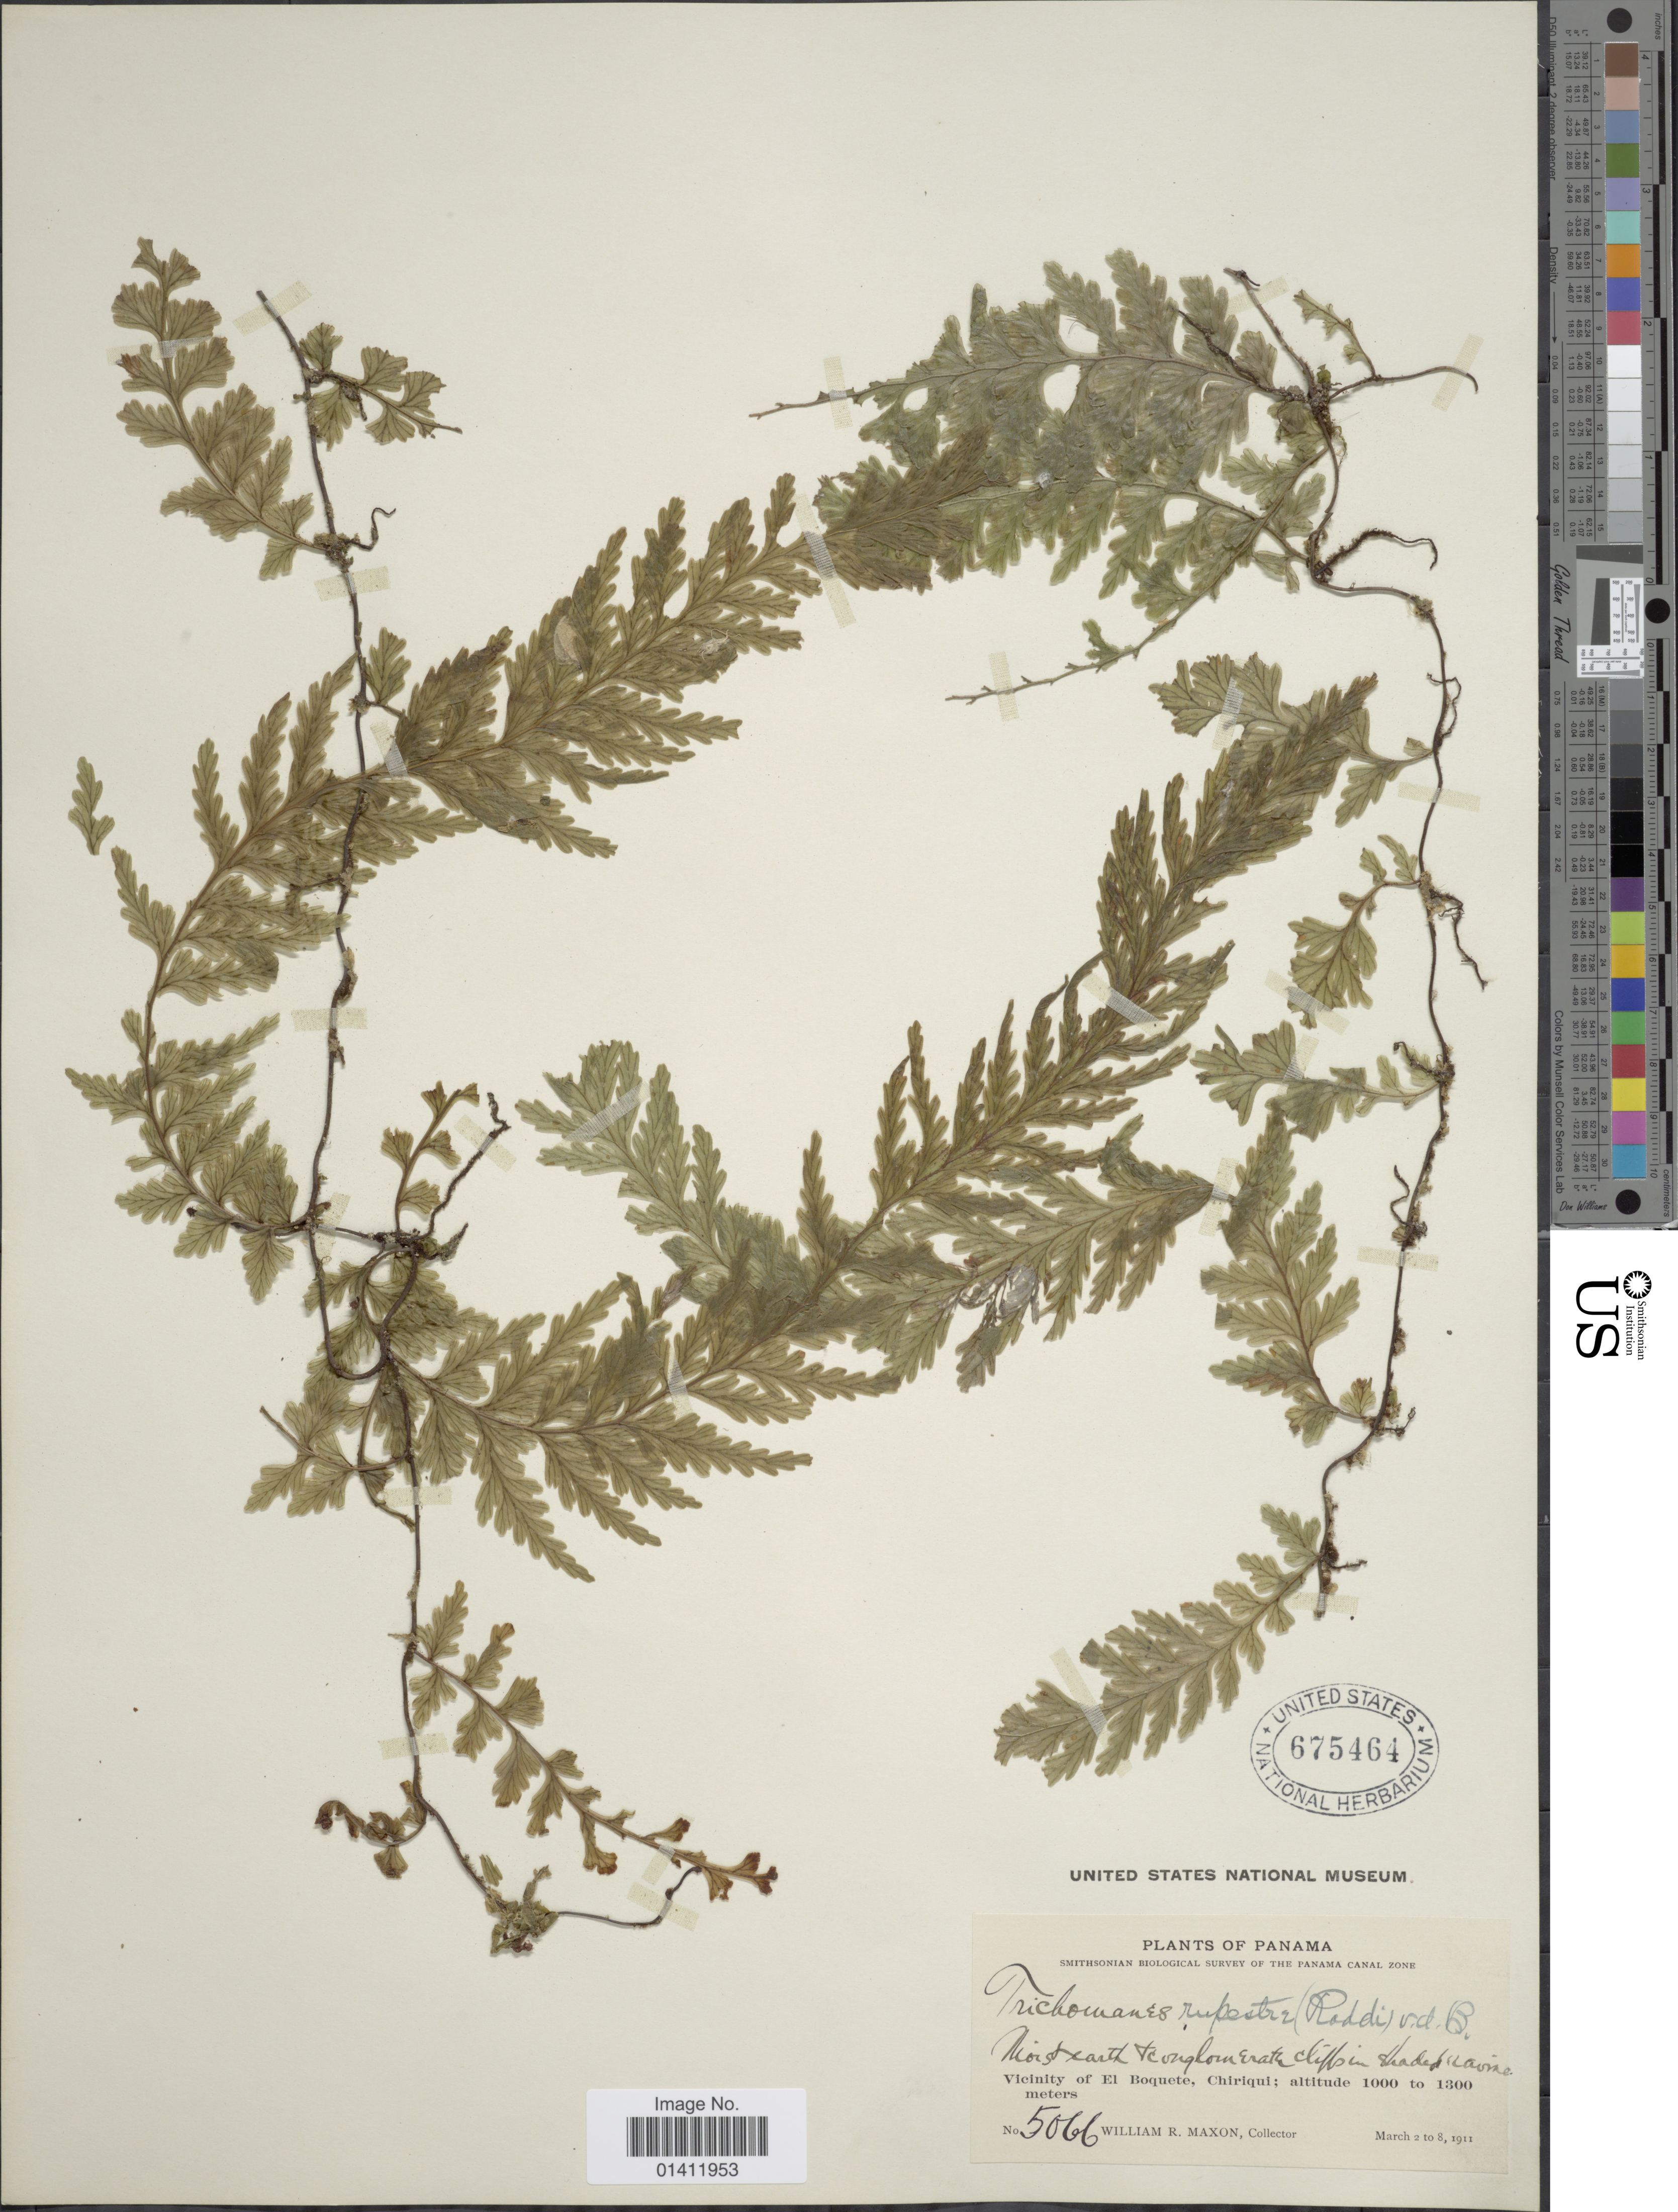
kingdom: Plantae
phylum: Tracheophyta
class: Polypodiopsida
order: Hymenophyllales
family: Hymenophyllaceae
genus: Vandenboschia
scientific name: Vandenboschia rupestris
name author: (Raddi) Ebihara & K. Iwats.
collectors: W. R. Maxon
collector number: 5066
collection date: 1911-03-02/1911-03-08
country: Panama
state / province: Chiriqui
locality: Vicinity of El Boquete.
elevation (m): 1000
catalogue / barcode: US 675464